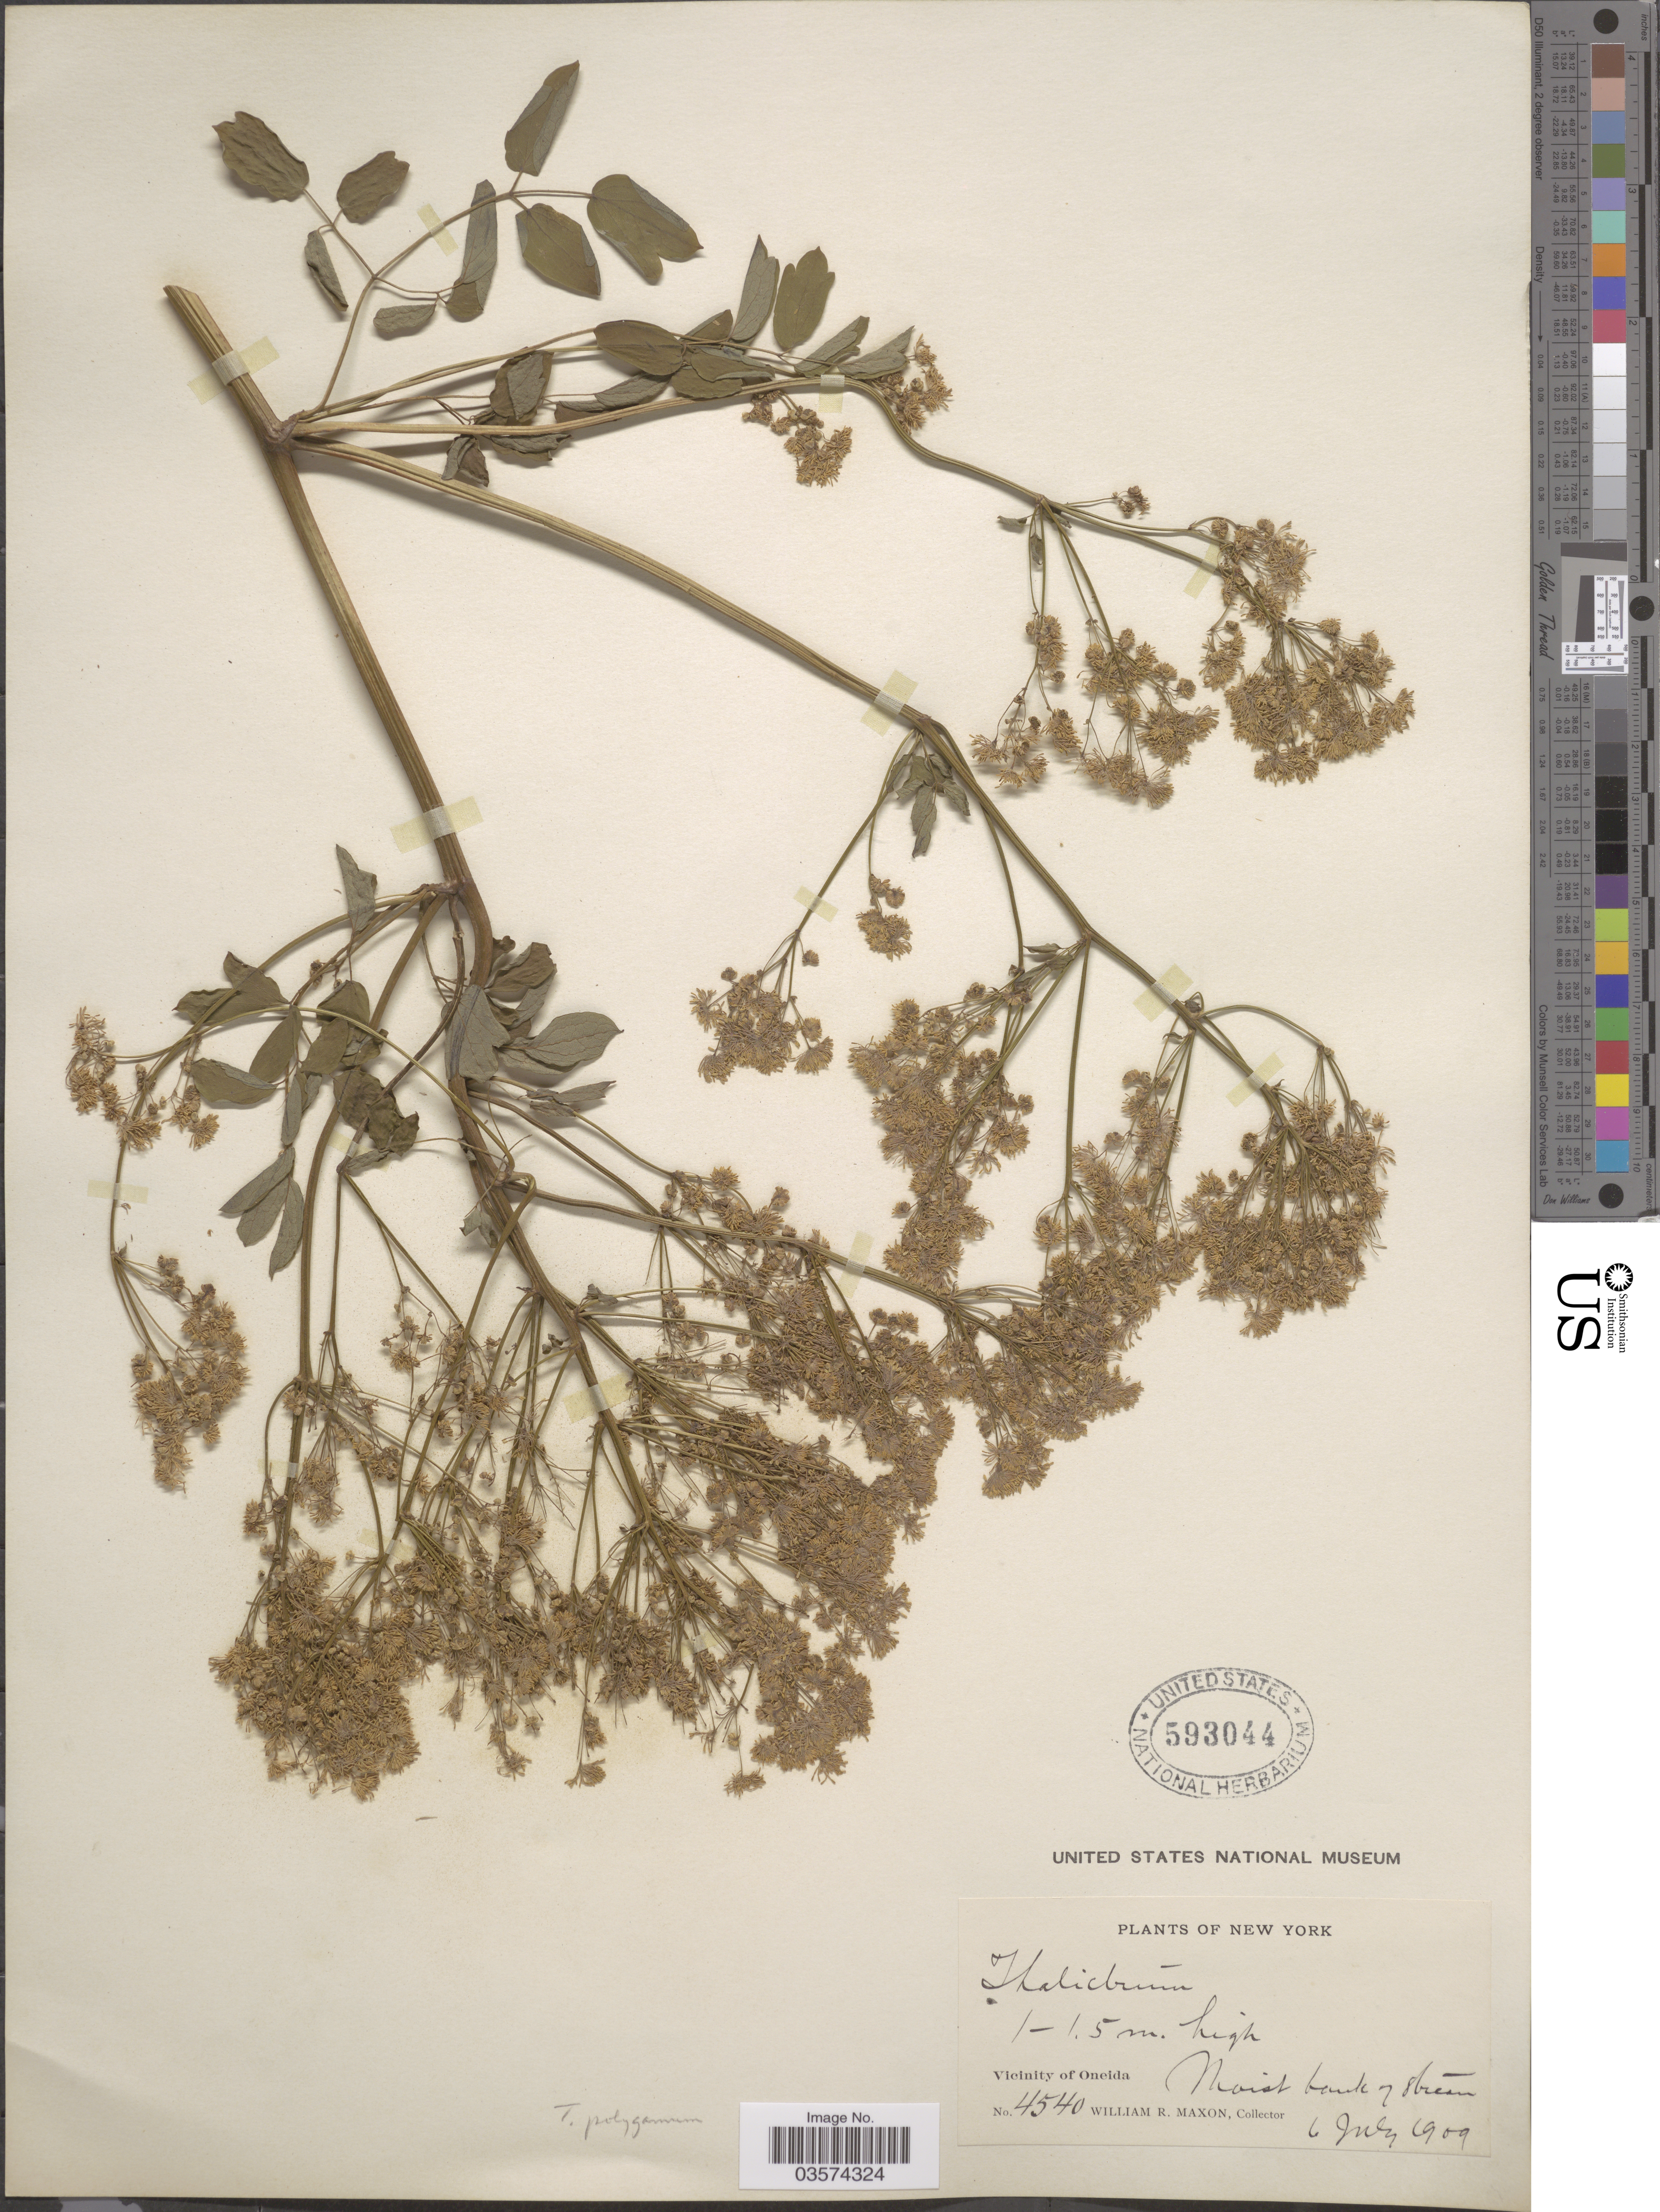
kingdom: Plantae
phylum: Tracheophyta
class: Magnoliopsida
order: Ranunculales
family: Ranunculaceae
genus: Thalictrum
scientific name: Thalictrum pubescens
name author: Pursh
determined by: Park, Marilyn Marqueen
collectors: W. R. Maxon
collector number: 4540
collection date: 1909-07-06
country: United States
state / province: New York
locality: Vicinity of Oneida. Moist bank of stream.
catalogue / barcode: US 593044